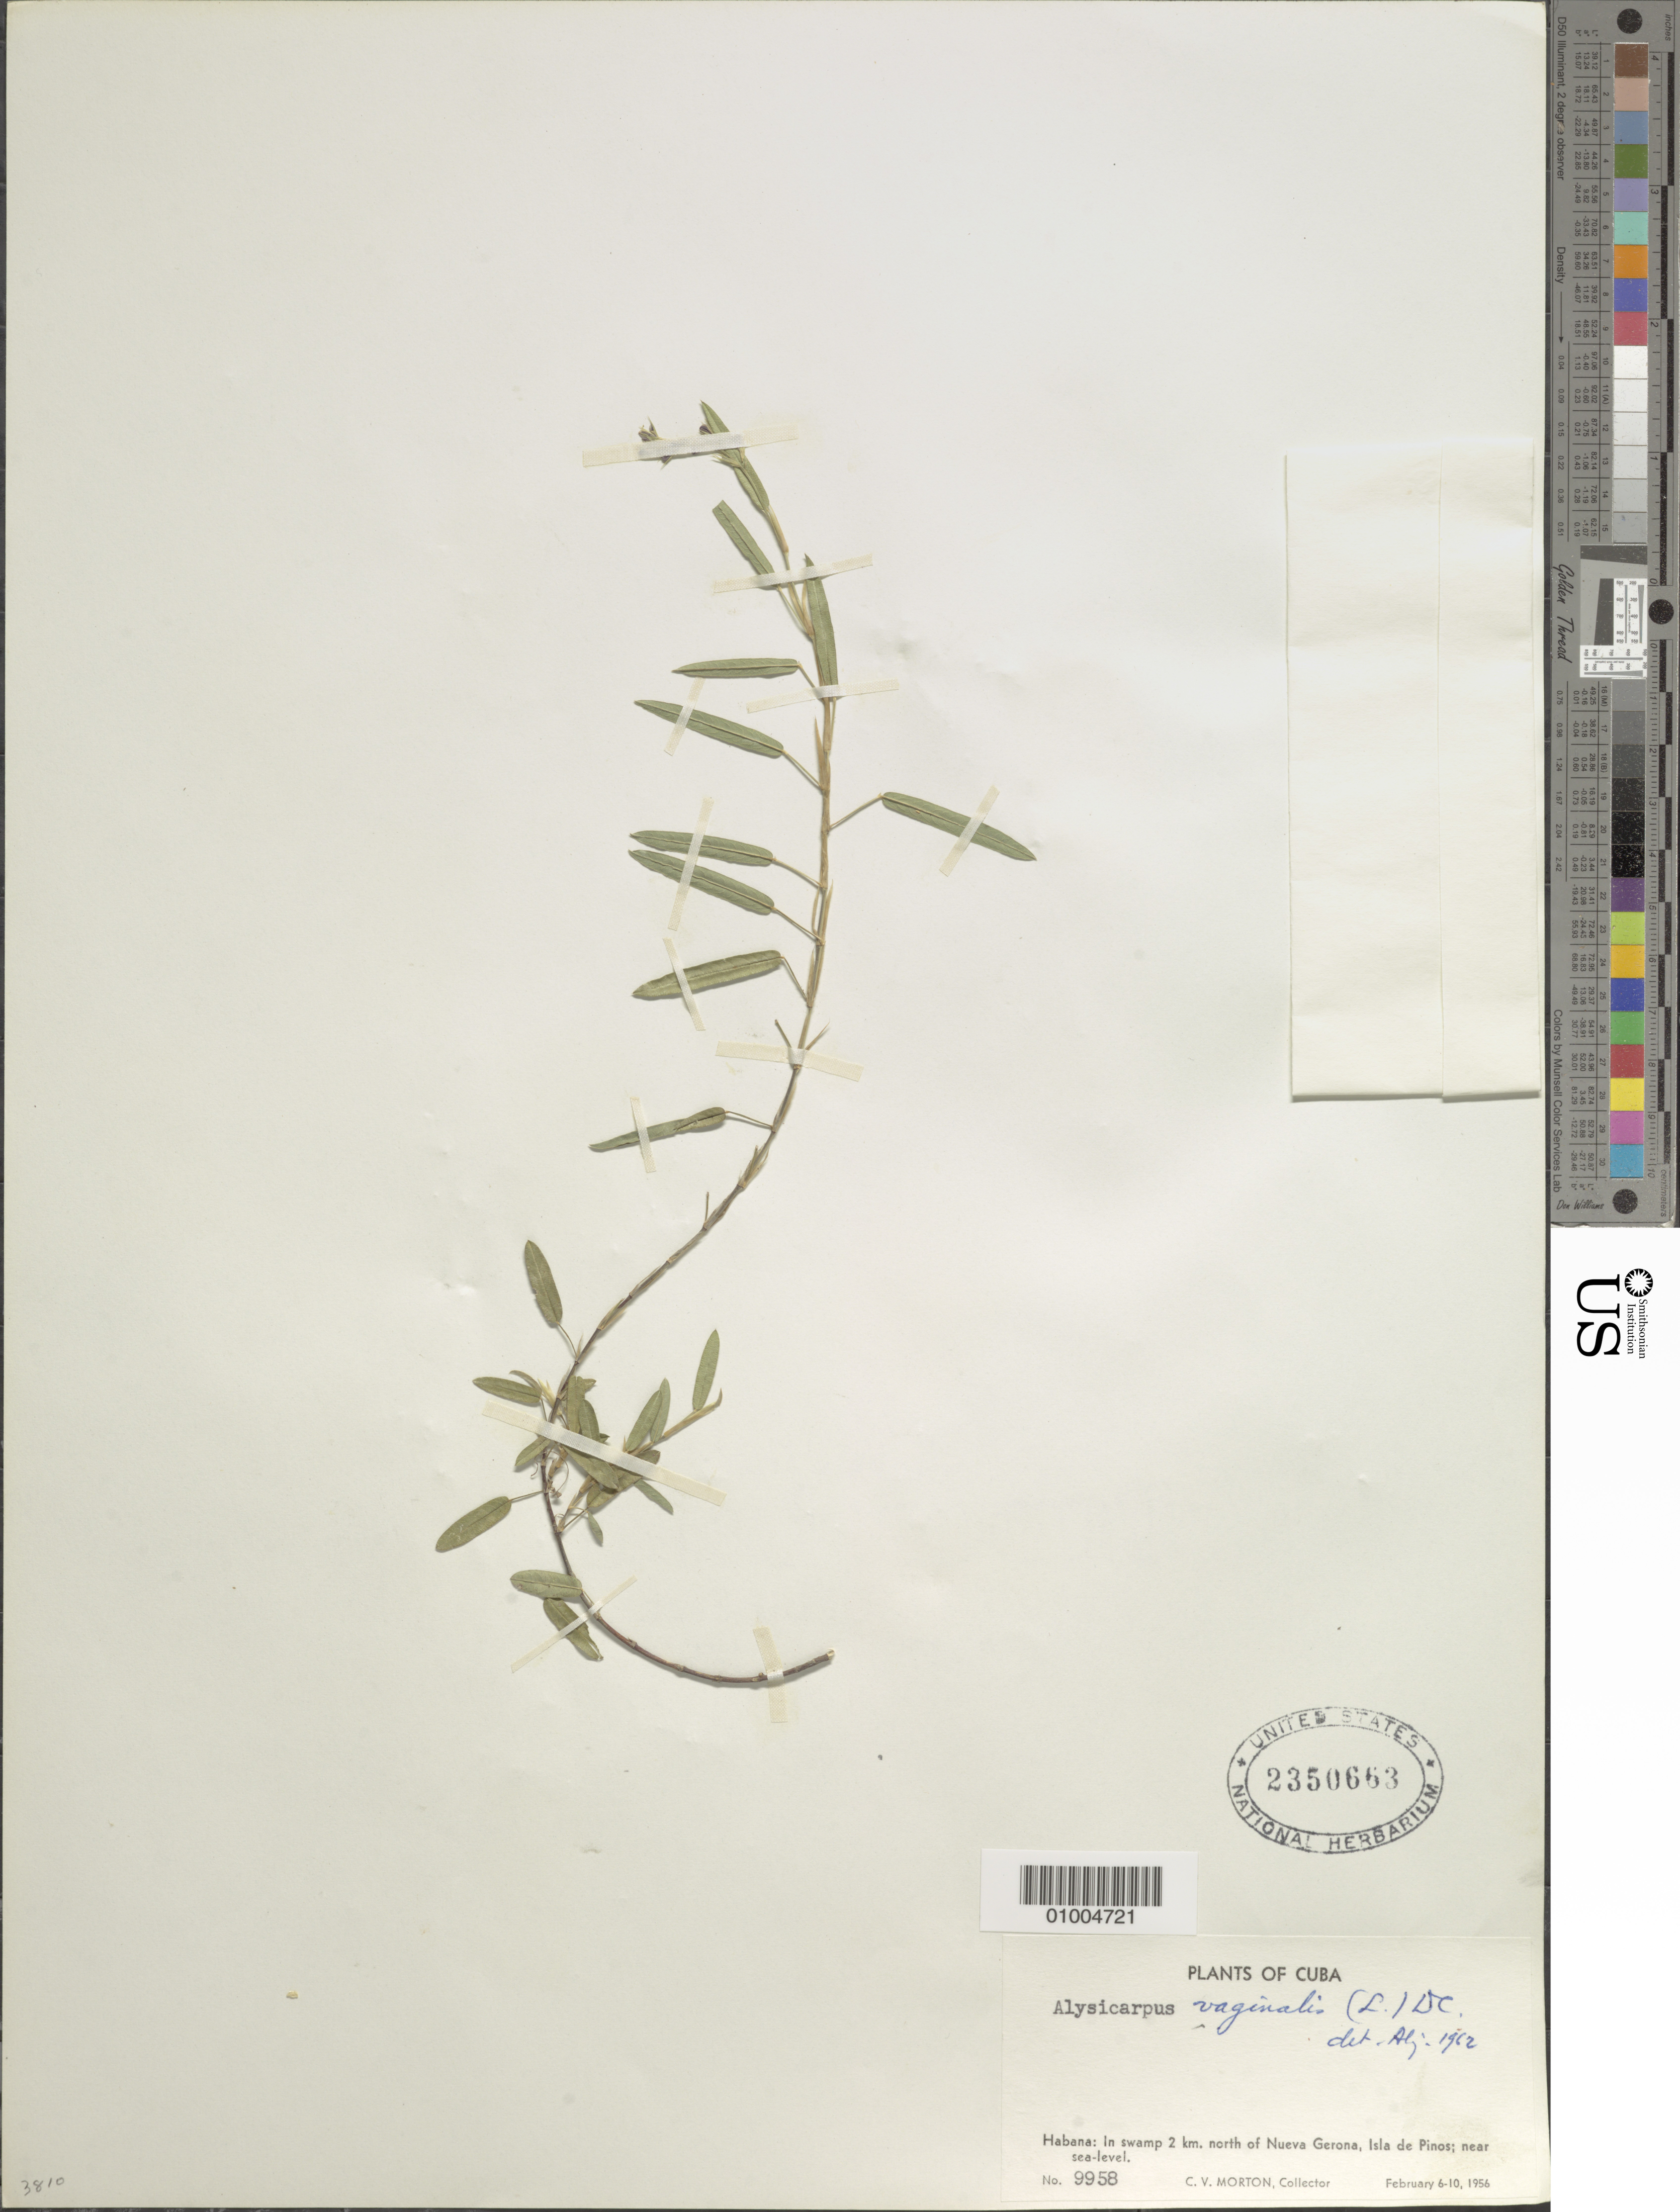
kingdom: Plantae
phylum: Tracheophyta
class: Magnoliopsida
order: Fabales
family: Fabaceae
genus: Alysicarpus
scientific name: Alysicarpus vaginalis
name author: (L.) DC.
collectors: C. V. Morton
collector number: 9958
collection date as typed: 06 Feb 1956 to 10 Feb 1956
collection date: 1956-02-06/1956-02-10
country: Cuba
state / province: La Habana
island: Cuba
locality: In swamp 2 km N of Nueva Gerona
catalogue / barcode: US 2350663